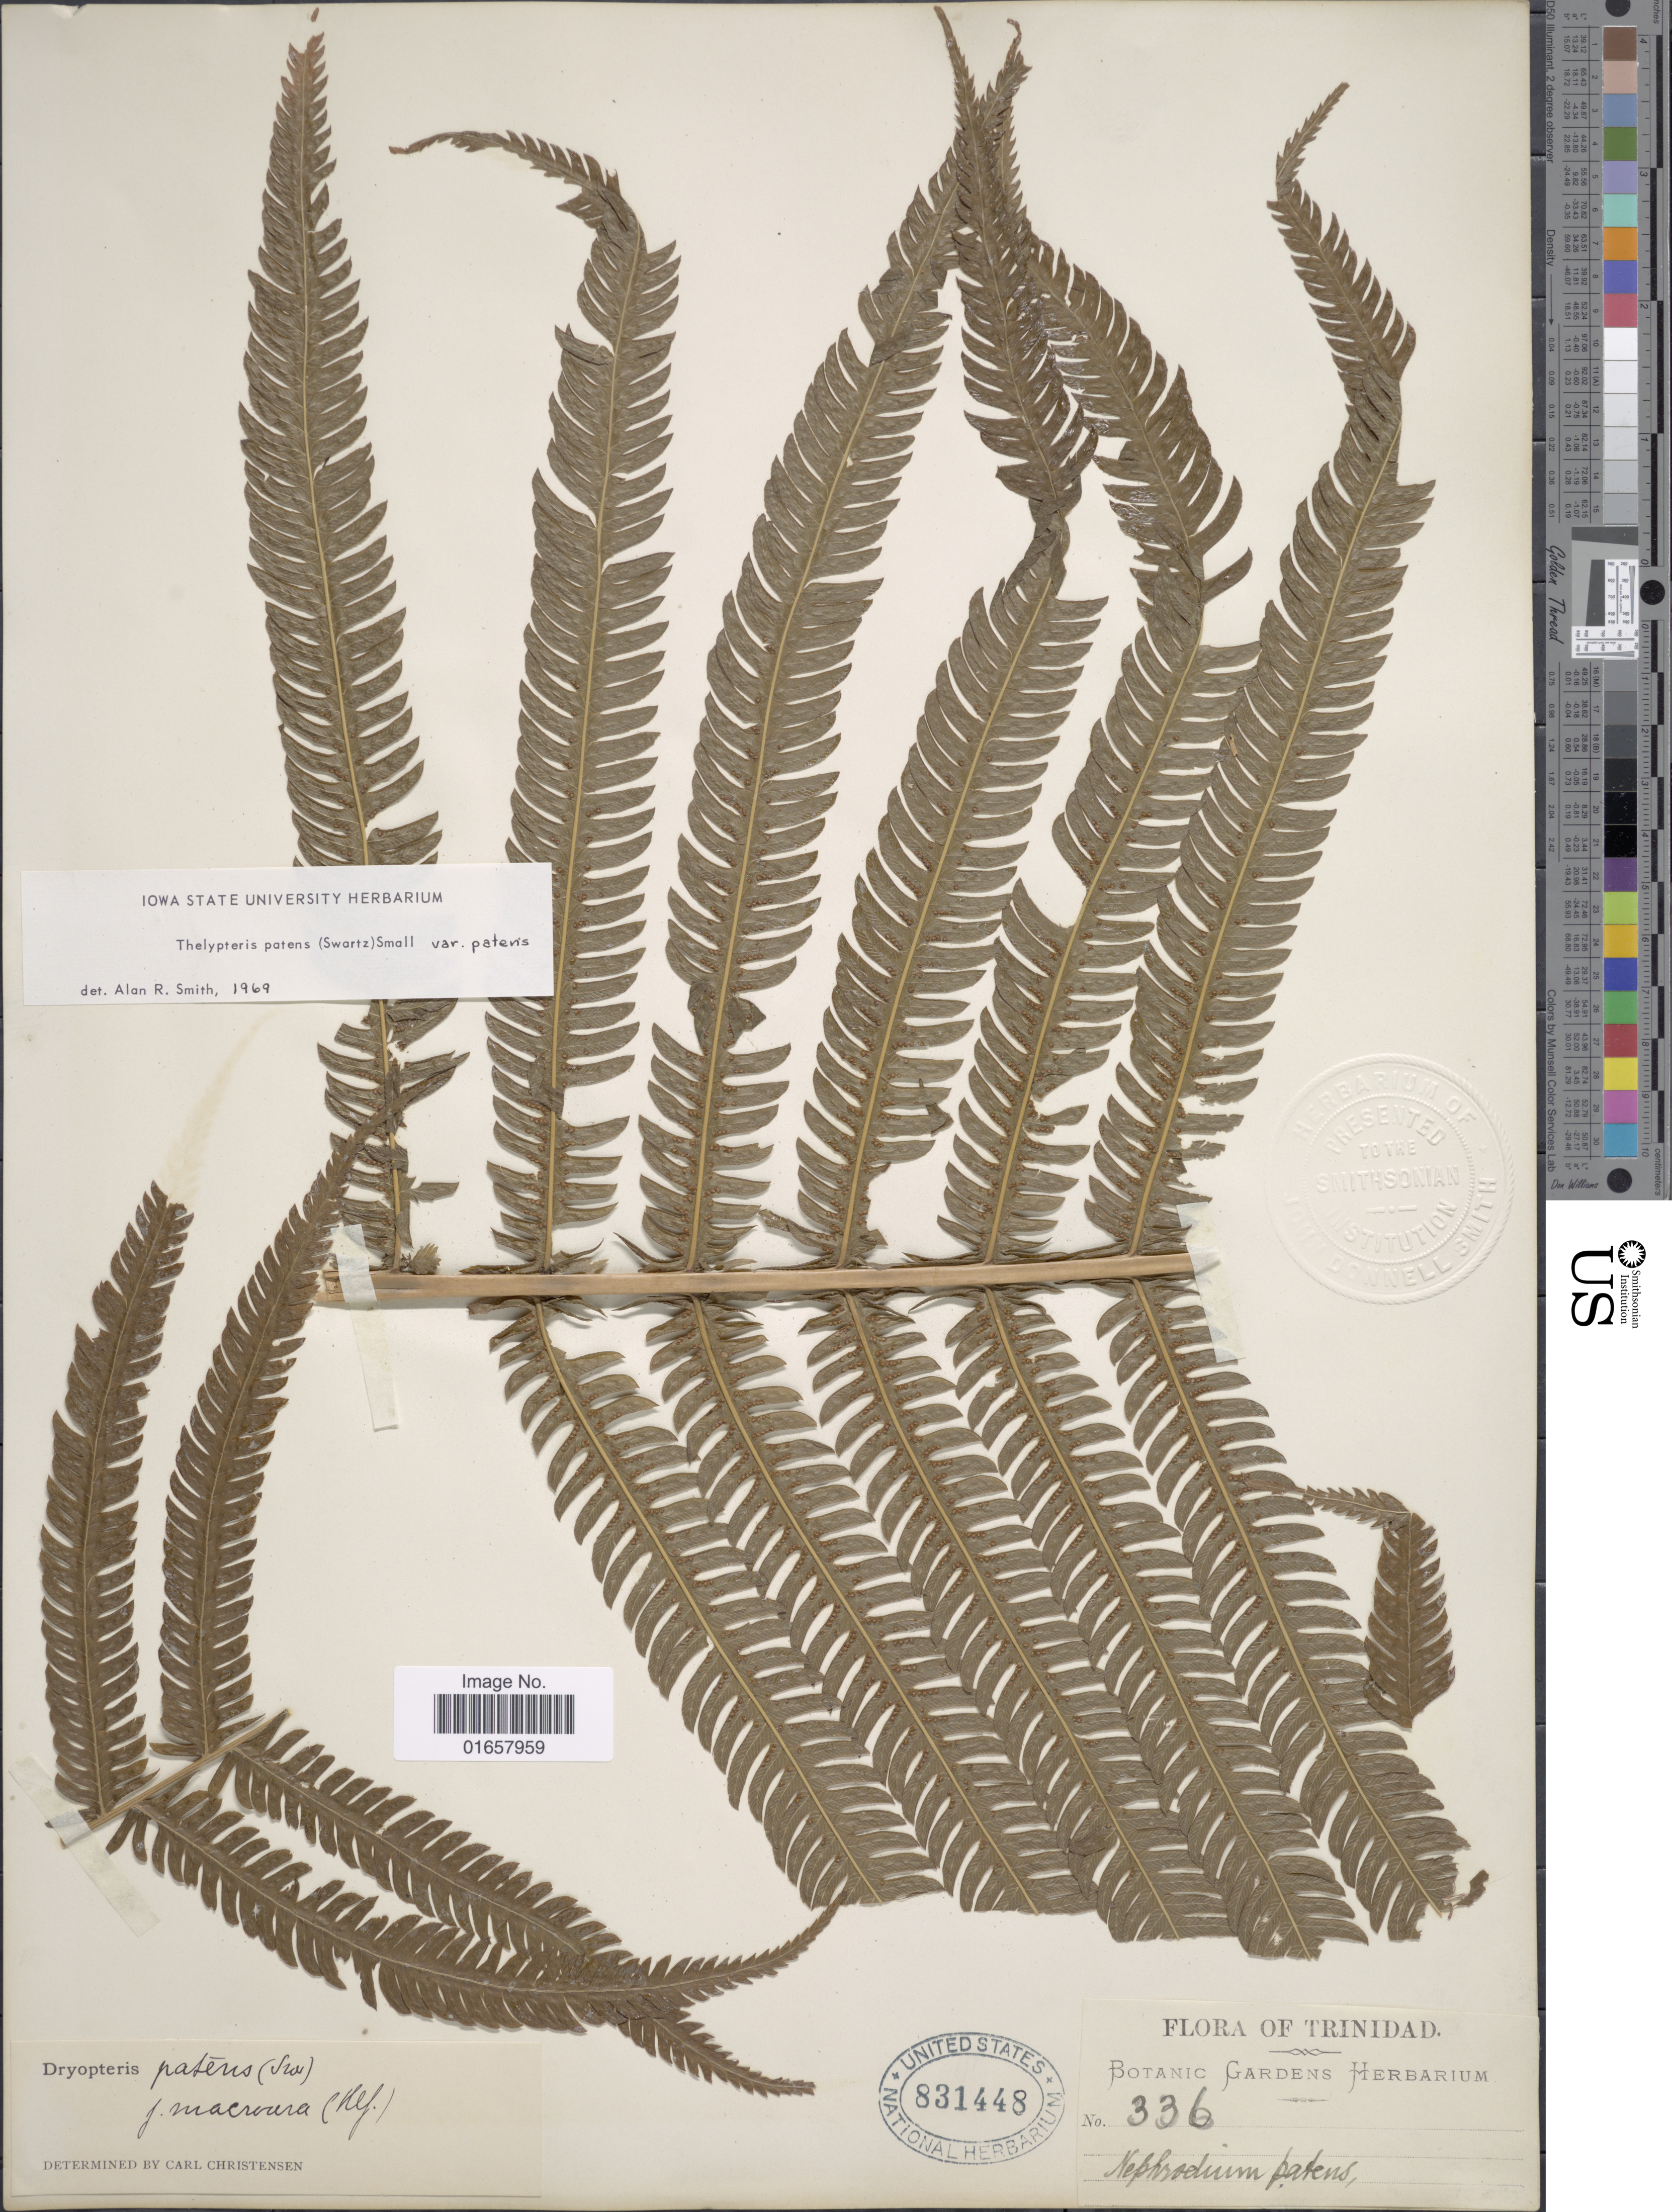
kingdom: Plantae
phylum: Tracheophyta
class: Polypodiopsida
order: Polypodiales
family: Thelypteridaceae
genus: Christella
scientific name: Christella patens var. patens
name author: (Sw.) Holttum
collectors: Botanic Gardens Herbarium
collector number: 336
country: Trinidad and Tobago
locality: Trinidad.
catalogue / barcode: US 831448